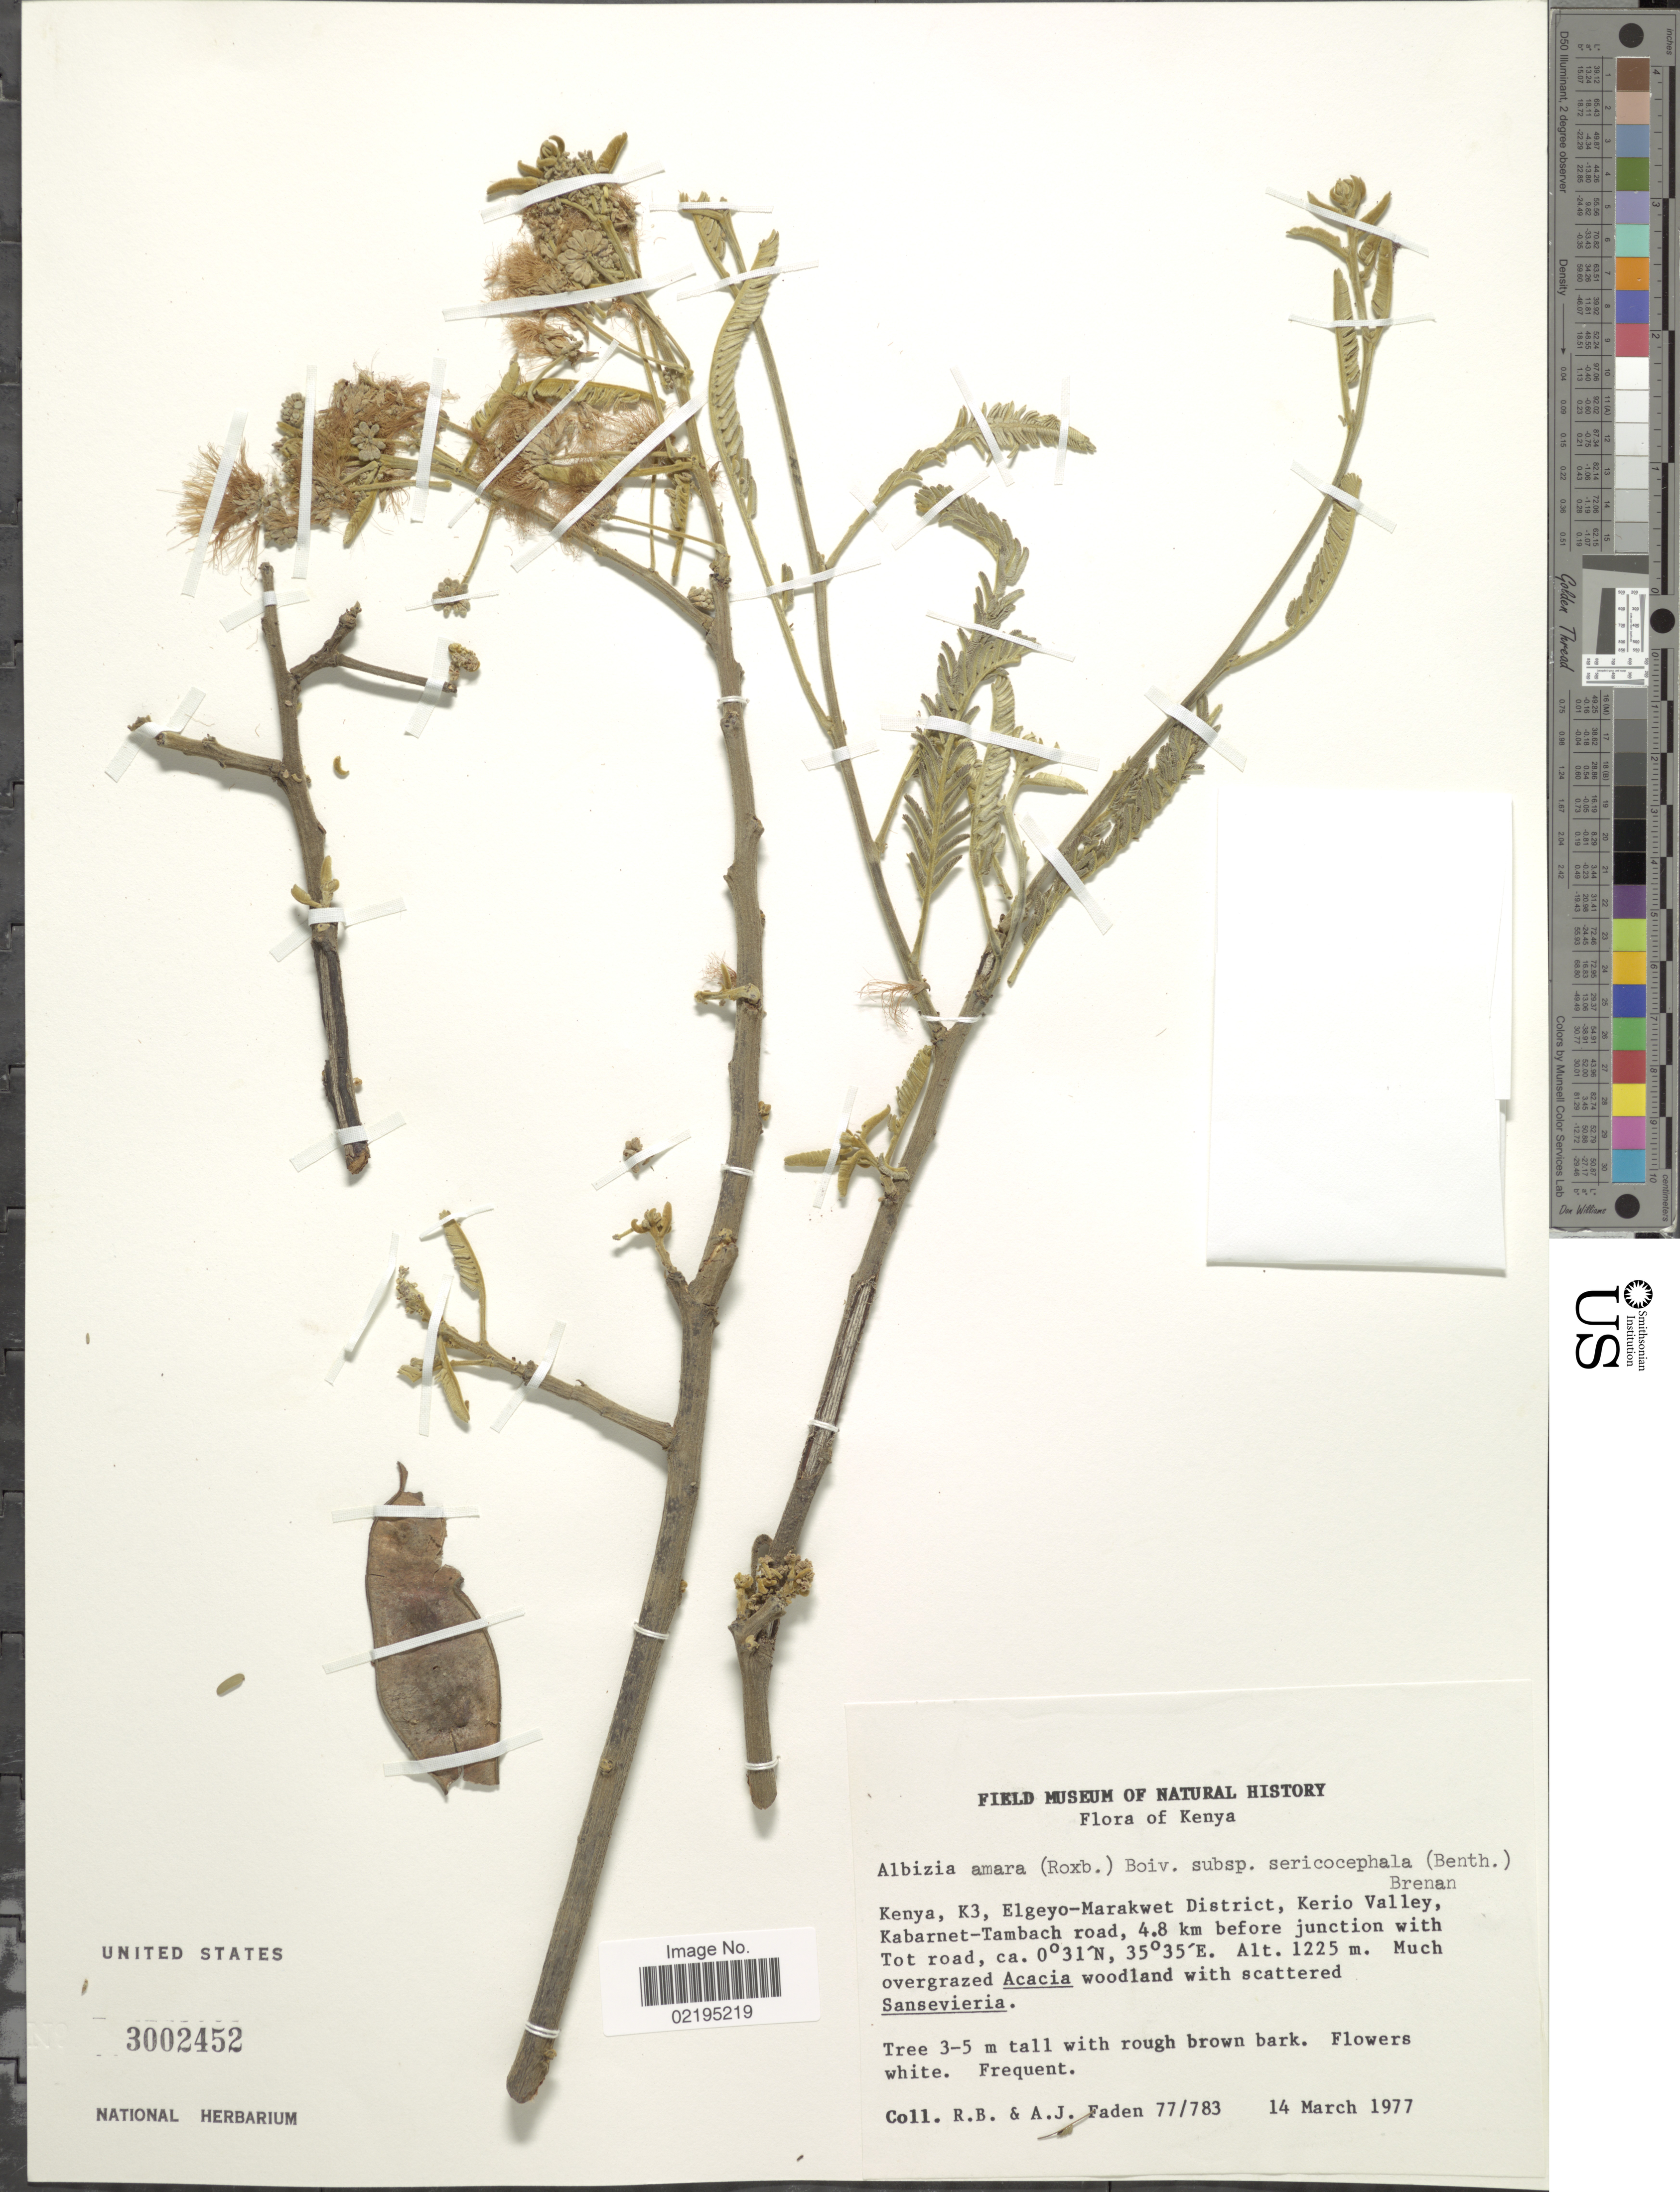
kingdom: Plantae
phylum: Tracheophyta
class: Magnoliopsida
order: Fabales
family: Fabaceae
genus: Albizia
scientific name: Albizia amara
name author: (Roxb.) Boivin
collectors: R. B. Faden & A. J. Faden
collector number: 77/783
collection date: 1977-03-14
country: Kenya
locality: K3, Elgeyo-Marakwet District, Kerio Valley, Kebarnet-Tambach road, 4.8 km before junction with Tot road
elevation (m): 1225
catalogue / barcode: US 3002452